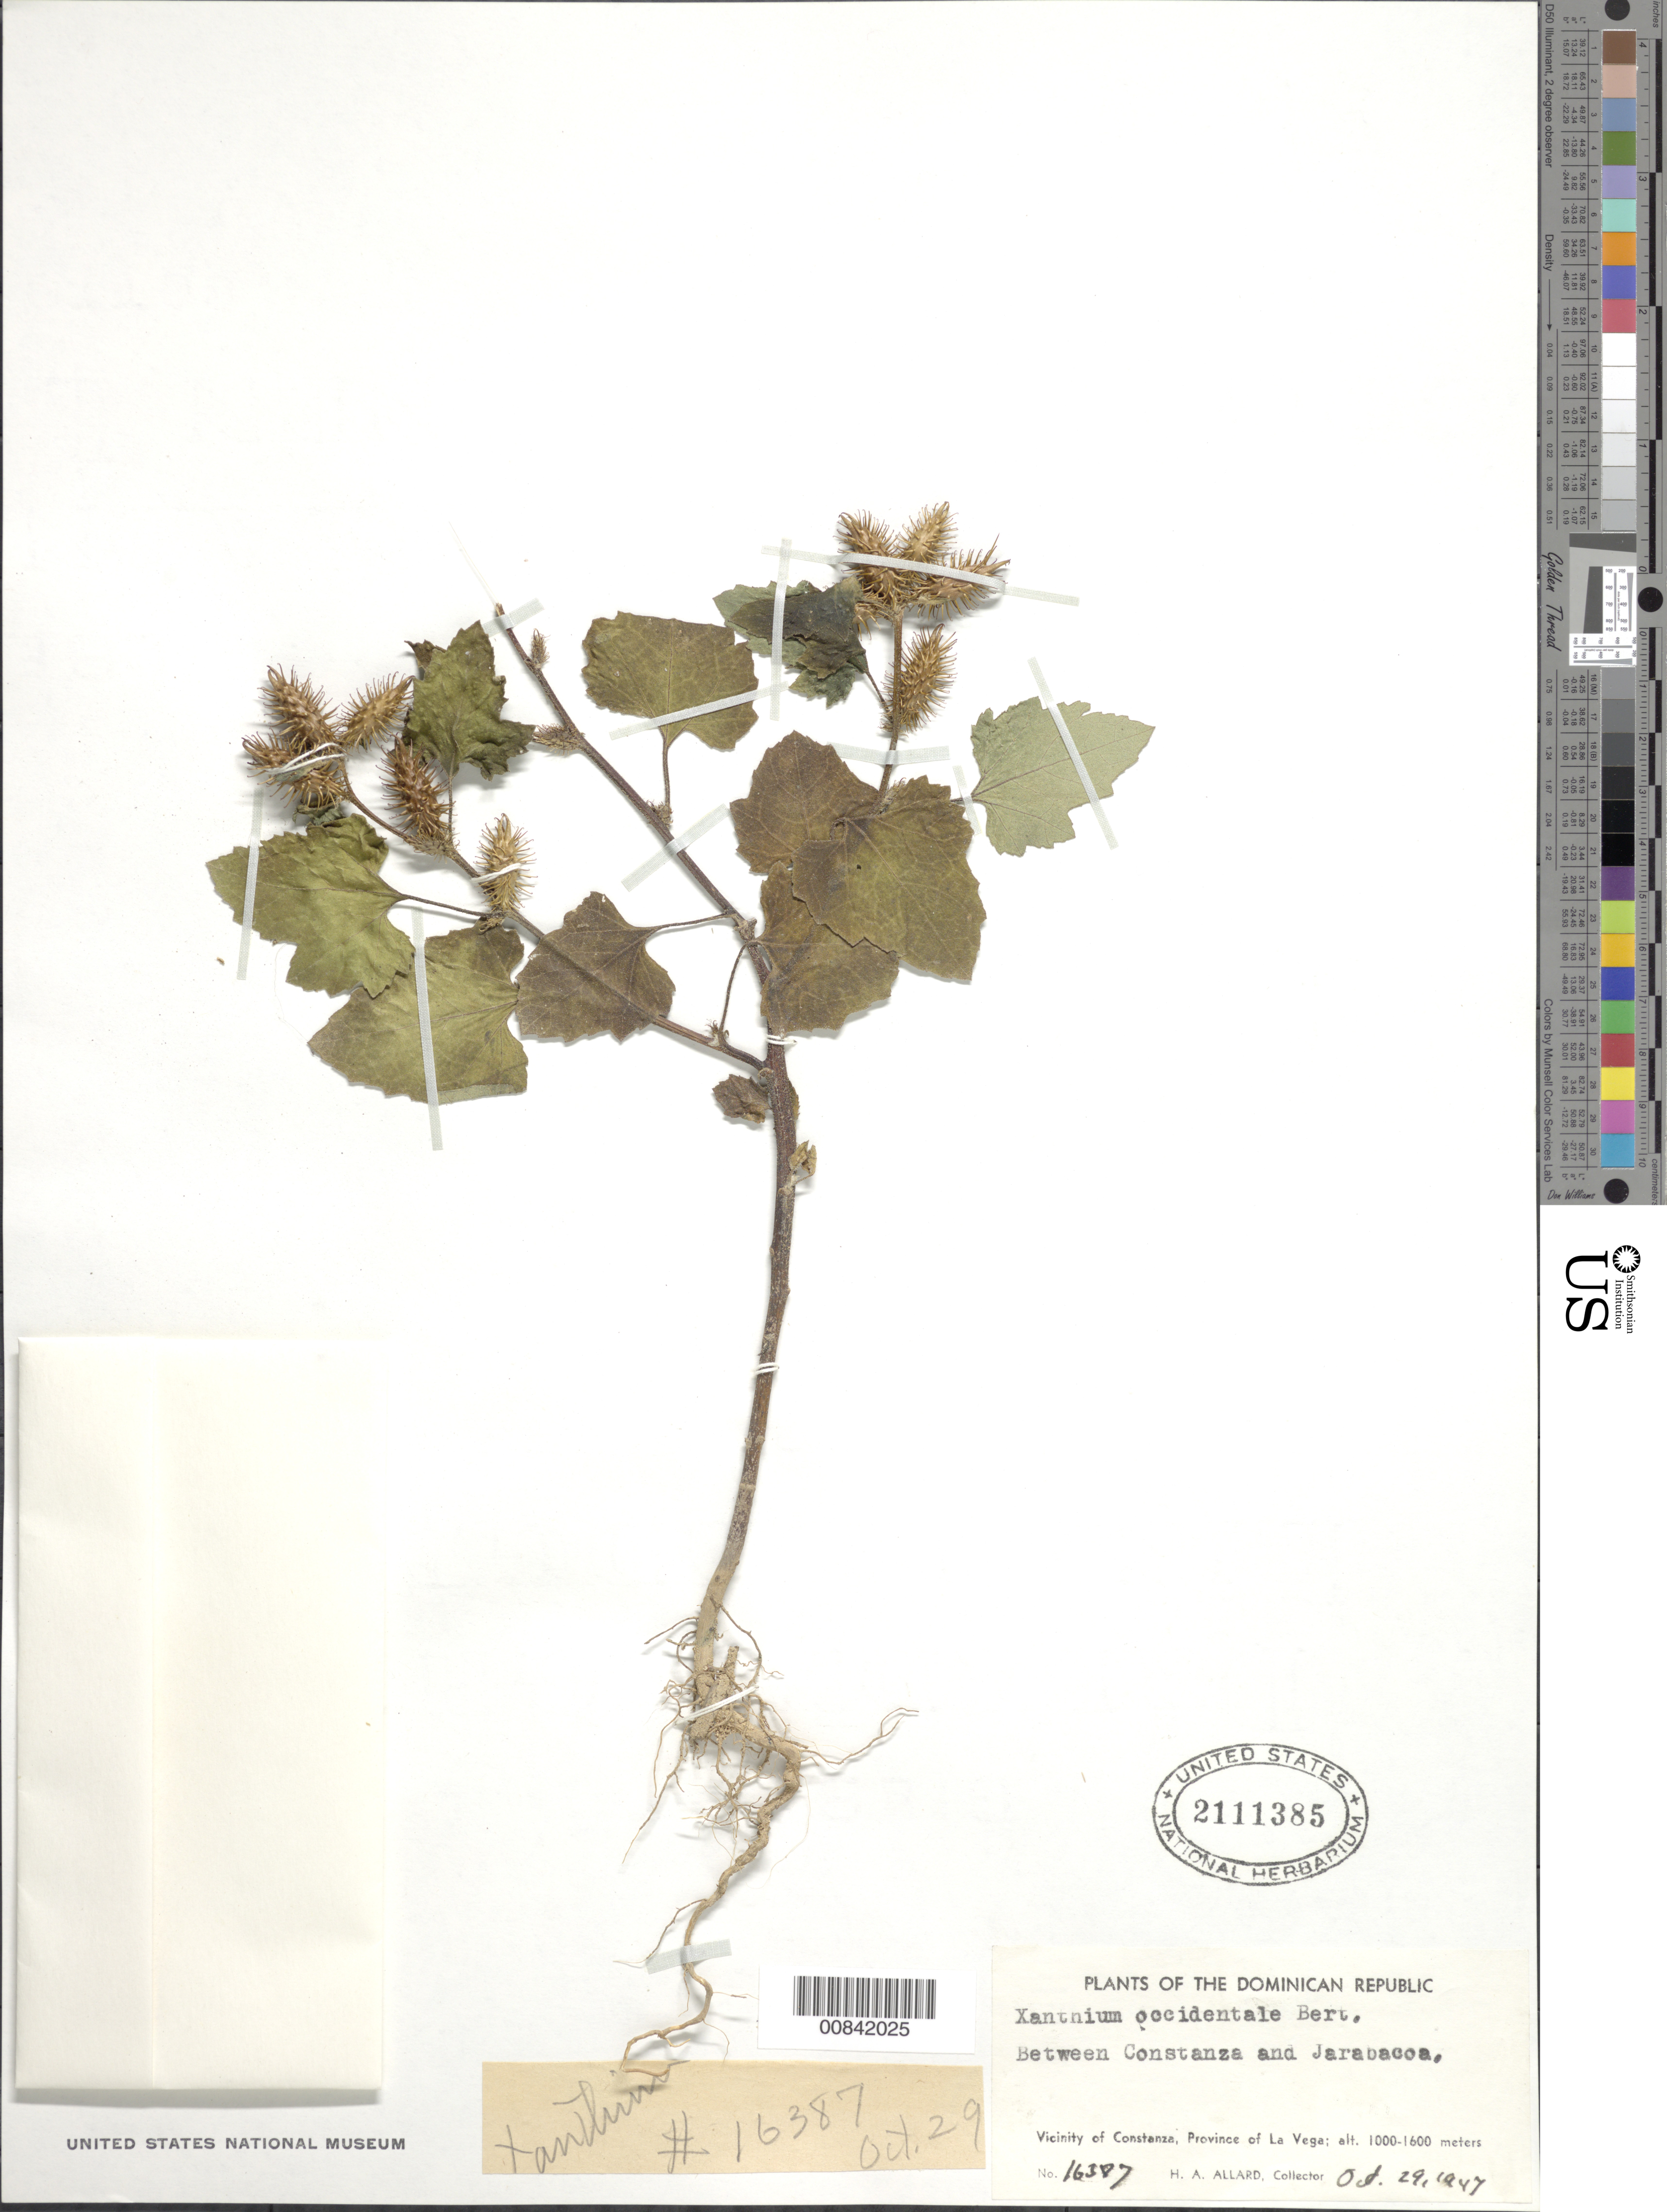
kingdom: Plantae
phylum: Tracheophyta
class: Magnoliopsida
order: Asterales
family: Asteraceae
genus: Xanthium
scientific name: Xanthium strumarium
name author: L.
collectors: H. A. Allard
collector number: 163087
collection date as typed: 29 Oct 1947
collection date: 1947-10-29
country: Dominican Republic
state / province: La Vega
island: Hispaniola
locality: Vicinity of Constanza, between Constanza and Jarabacoa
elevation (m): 1000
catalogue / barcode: US 2111385